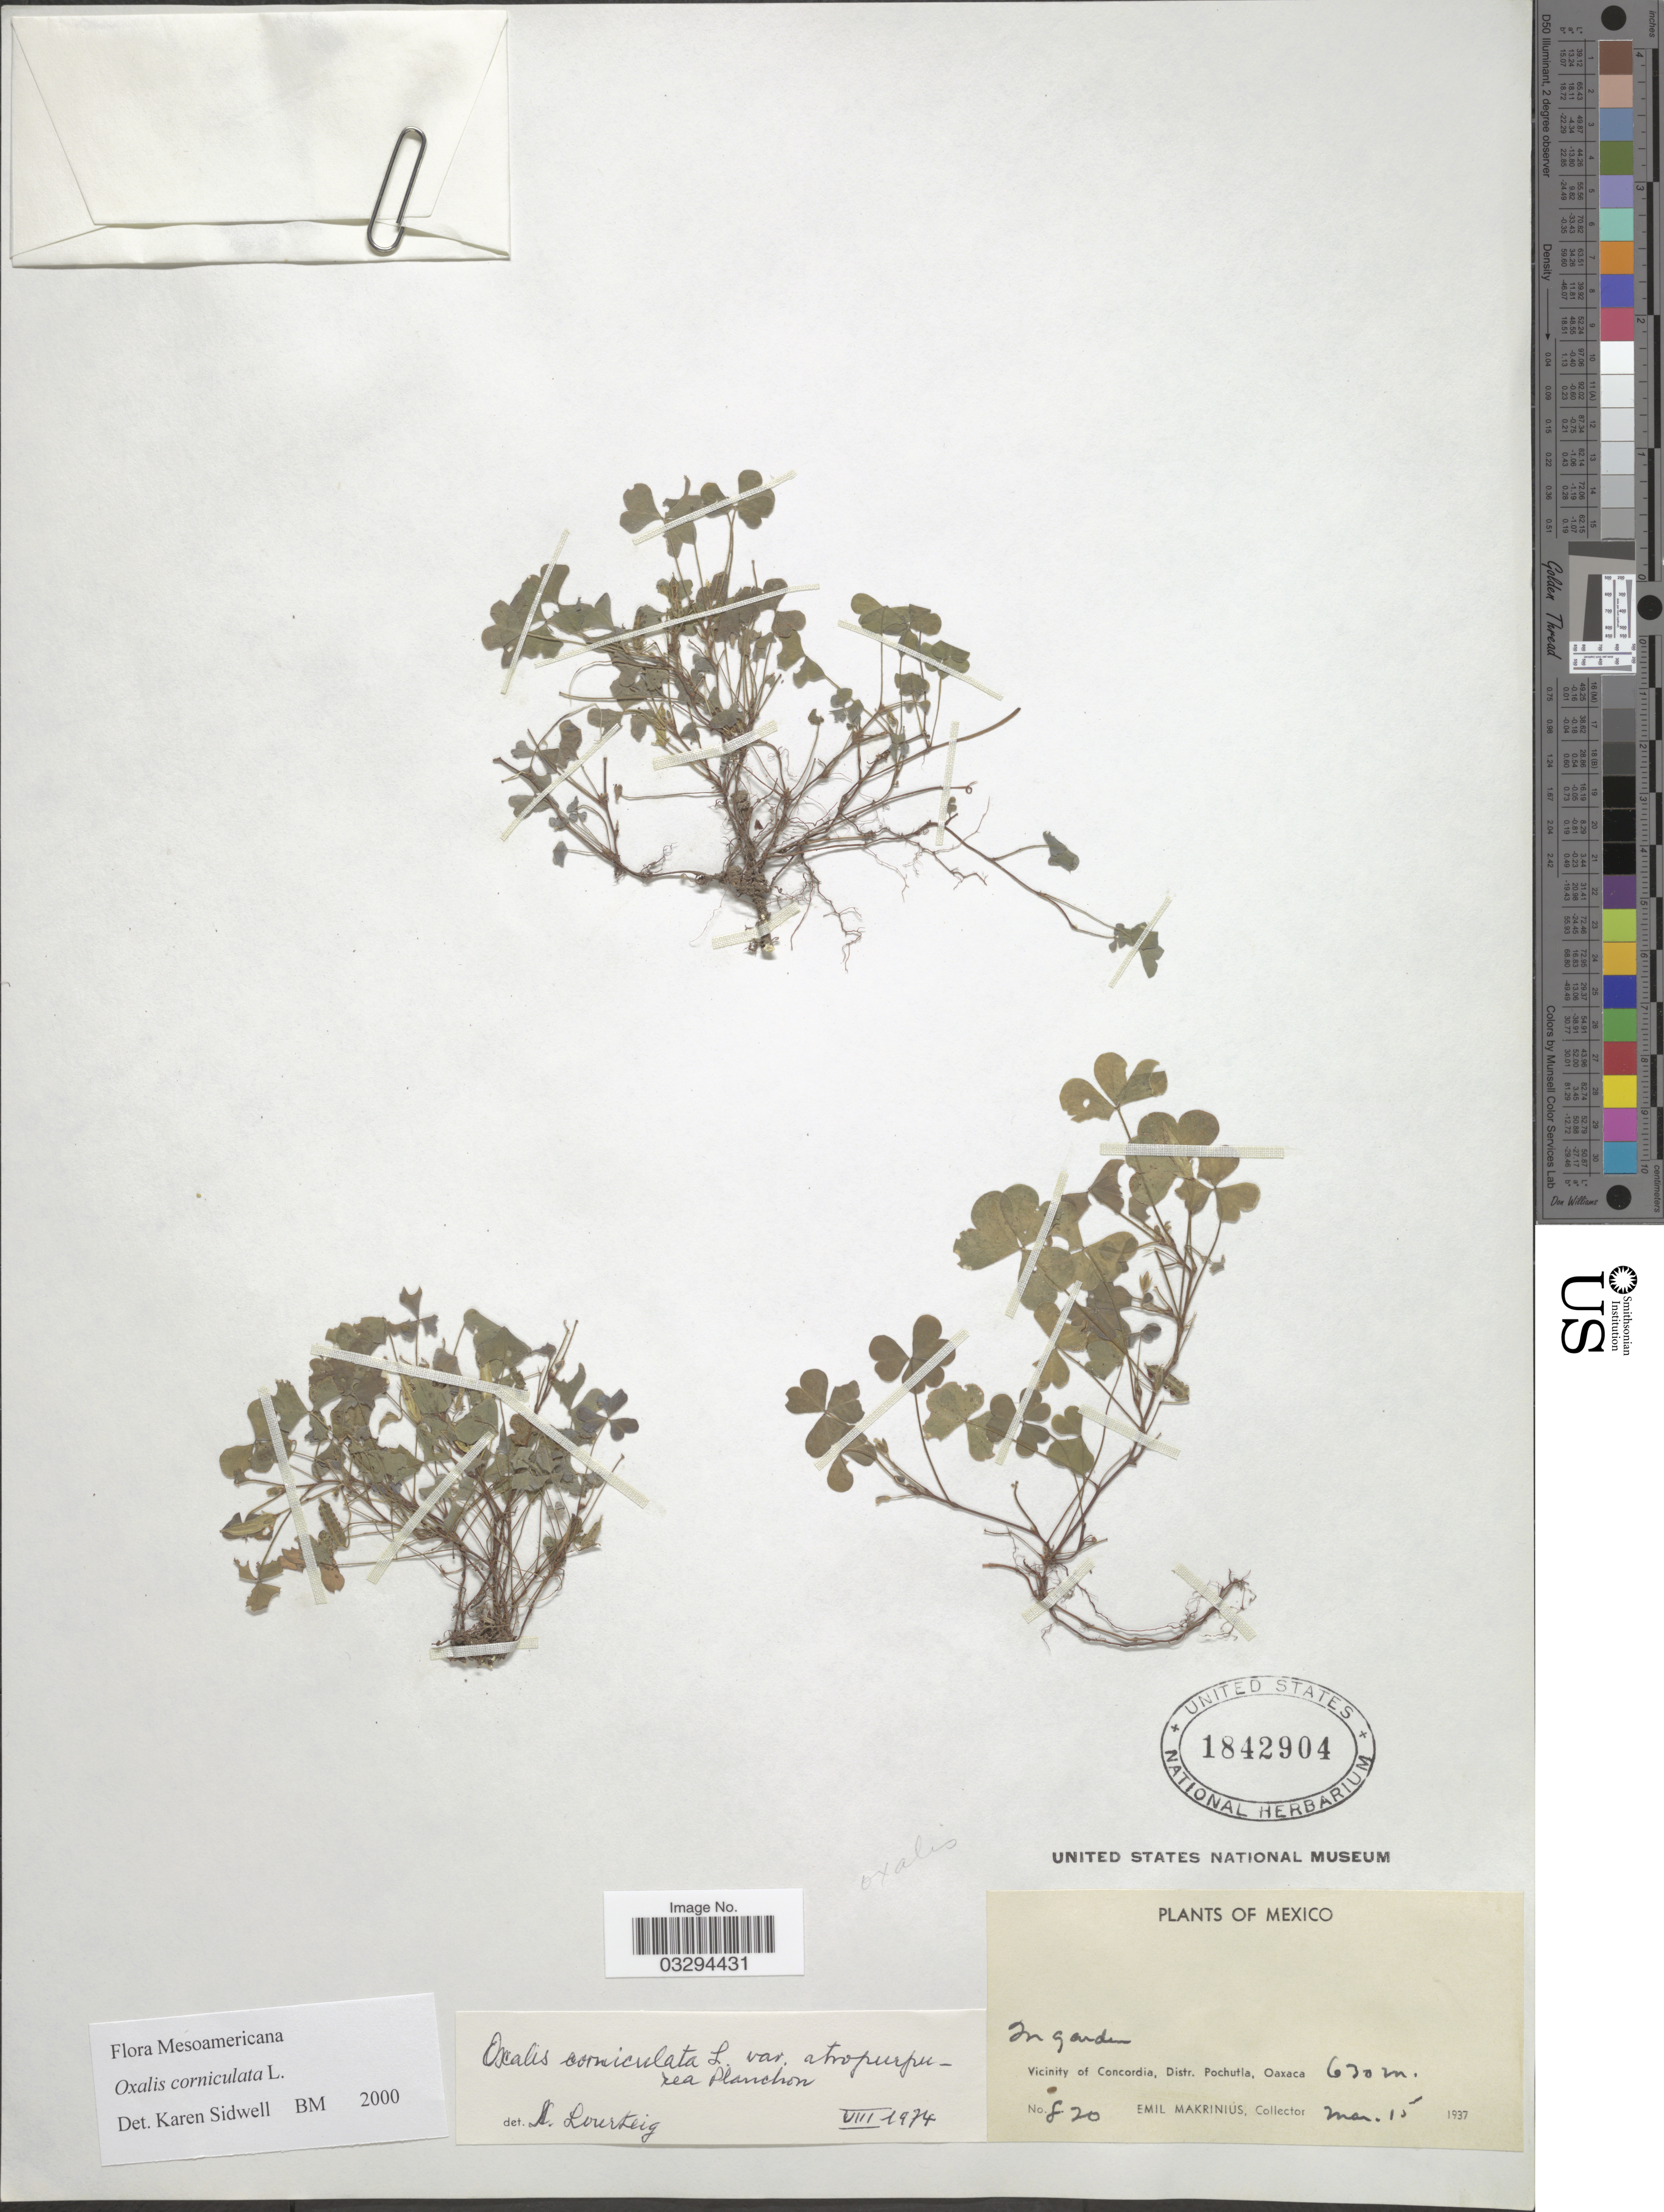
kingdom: Plantae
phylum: Tracheophyta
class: Magnoliopsida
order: Oxalidales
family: Oxalidaceae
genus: Oxalis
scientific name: Oxalis corniculata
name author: L.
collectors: E. Makrinius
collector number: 820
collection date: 1937-03-15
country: Mexico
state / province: Oaxaca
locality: In garden, Vicinity of Concordia, Distr. Pochutla.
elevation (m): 630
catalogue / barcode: US 1842904